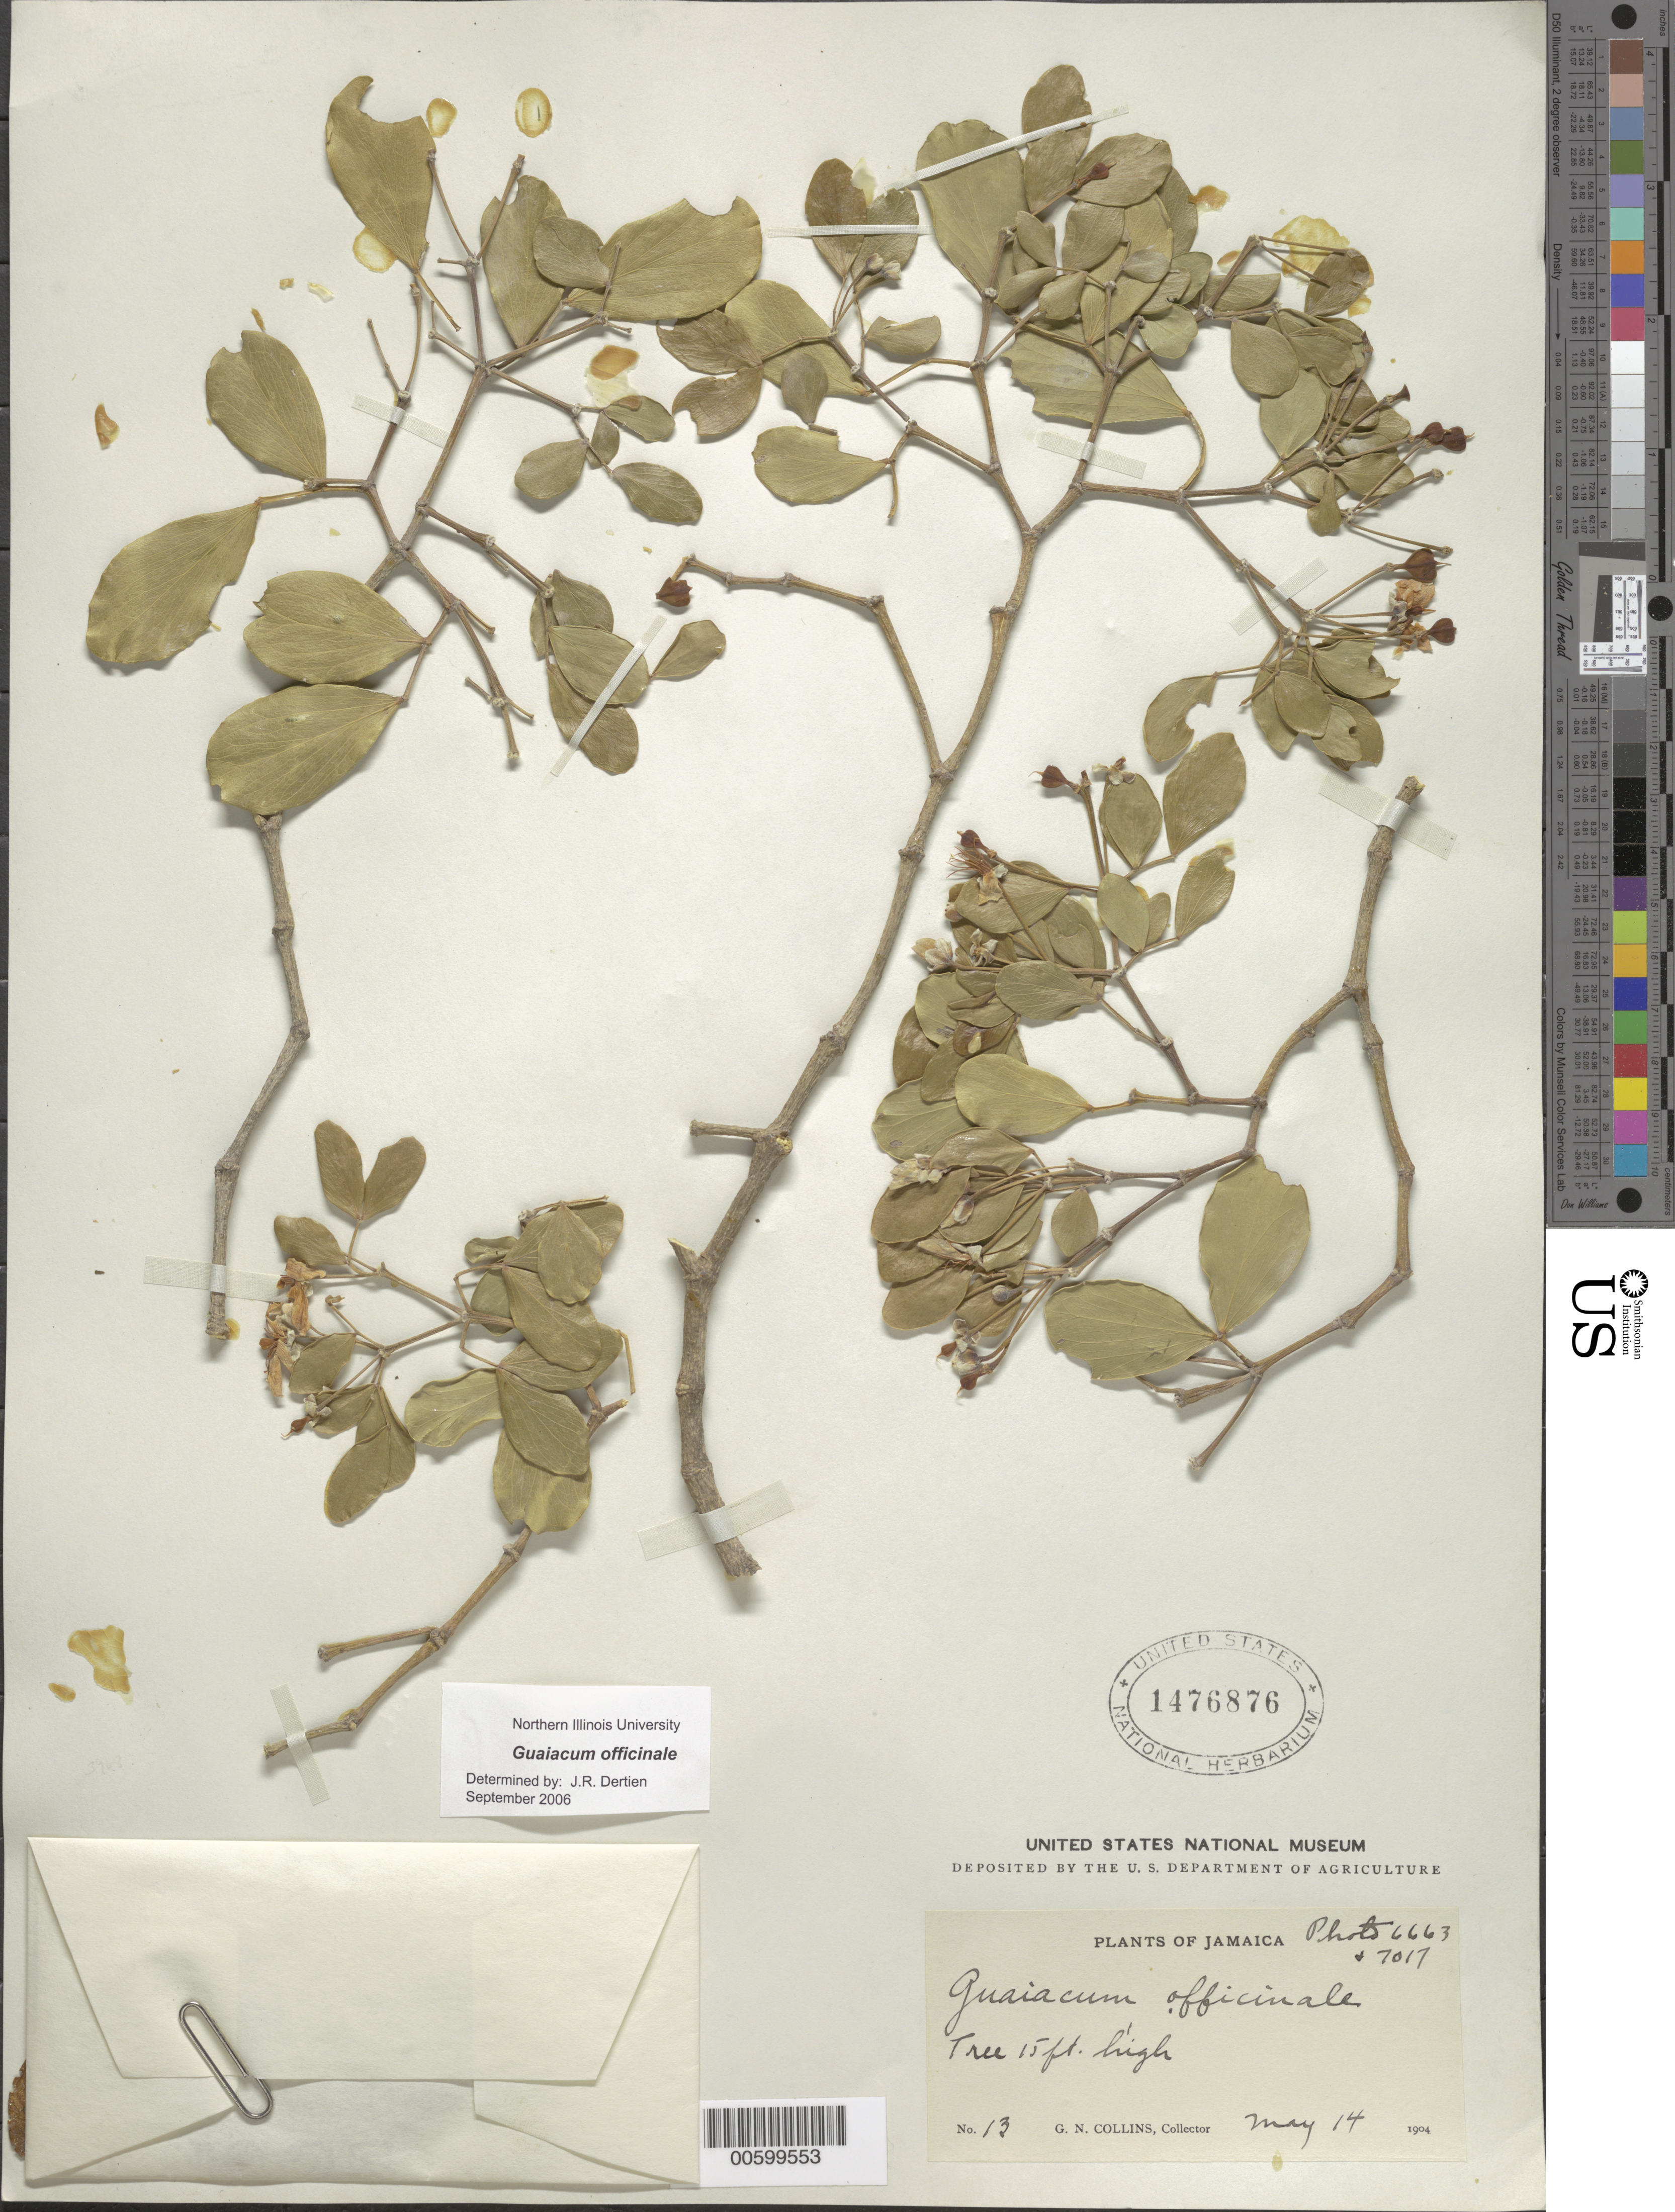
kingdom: Plantae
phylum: Tracheophyta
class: Magnoliopsida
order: Zygophyllales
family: Zygophyllaceae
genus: Guaiacum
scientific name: Guaiacum officinale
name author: L.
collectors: G. Collins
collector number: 13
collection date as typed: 14 May 1904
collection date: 1904-05-14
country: Jamaica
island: Greater Antilles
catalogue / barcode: US 1476876